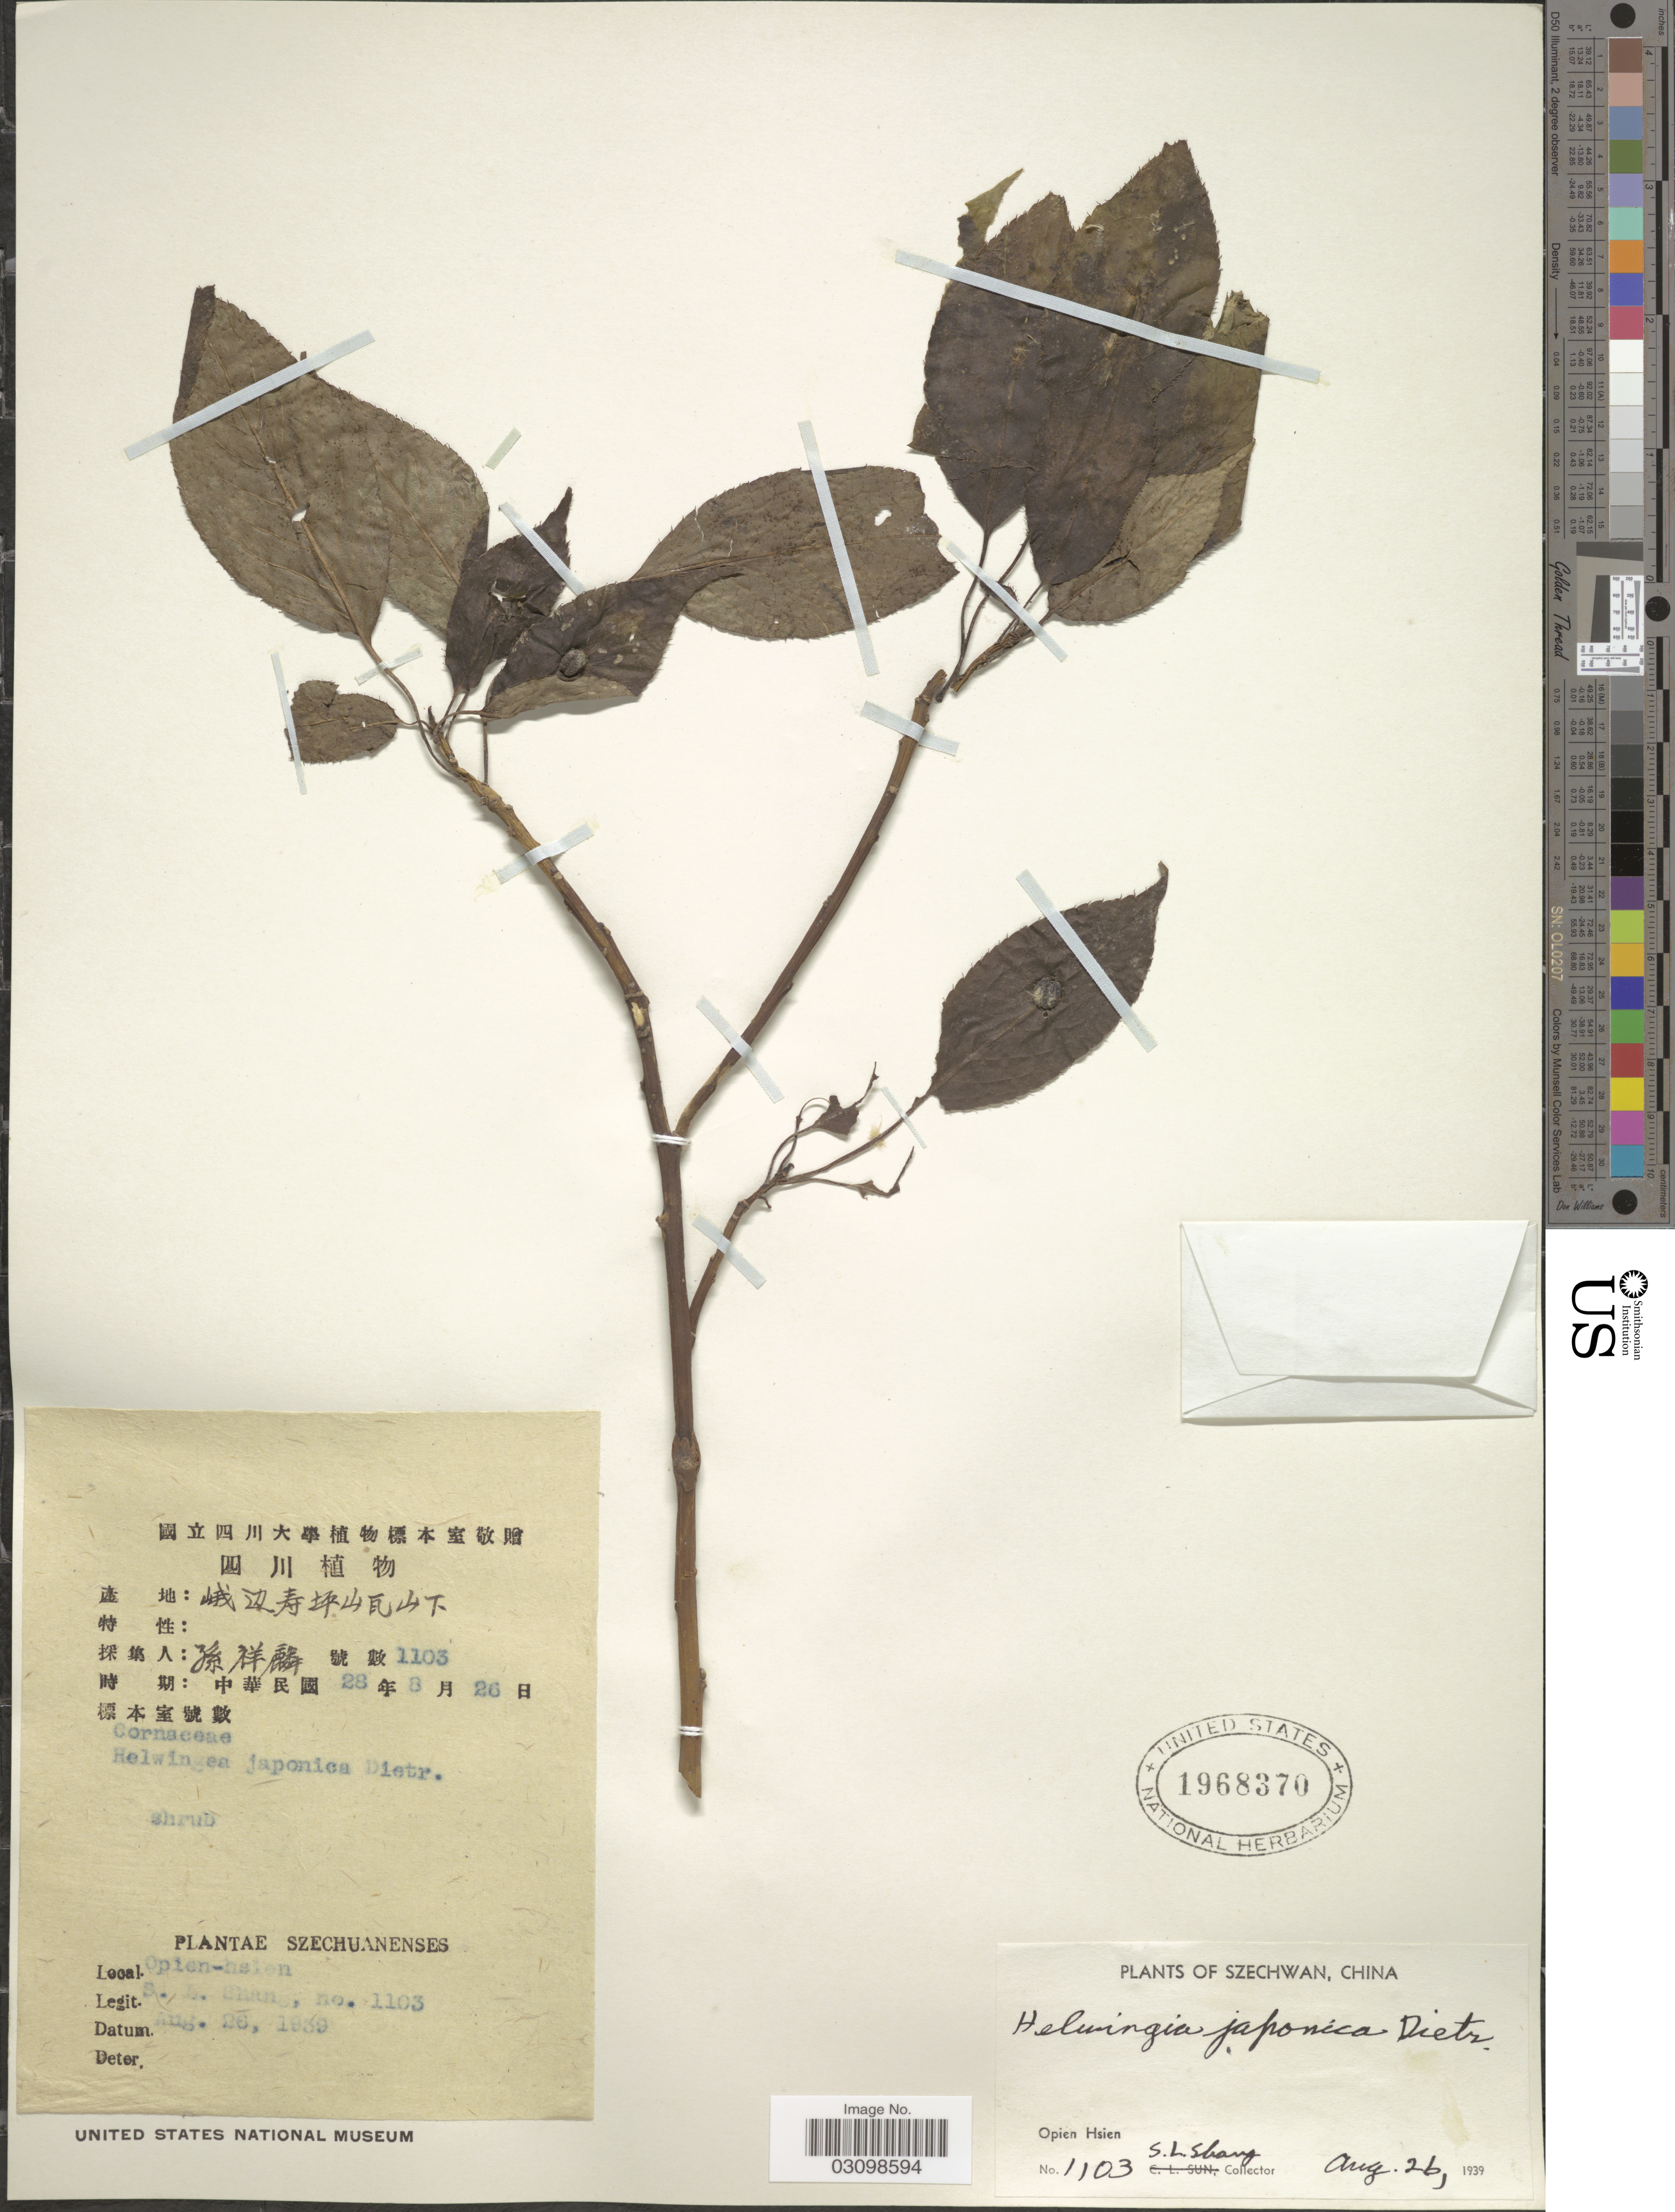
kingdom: Plantae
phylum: Tracheophyta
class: Magnoliopsida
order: Aquifoliales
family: Helwingiaceae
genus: Helwingia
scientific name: Helwingia japonica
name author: (Thunb.) Dietr.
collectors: S. Shang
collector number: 1103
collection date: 1939-08-26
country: China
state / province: Sichuan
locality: Szechwan, Opien Hsien.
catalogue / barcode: US 1968370